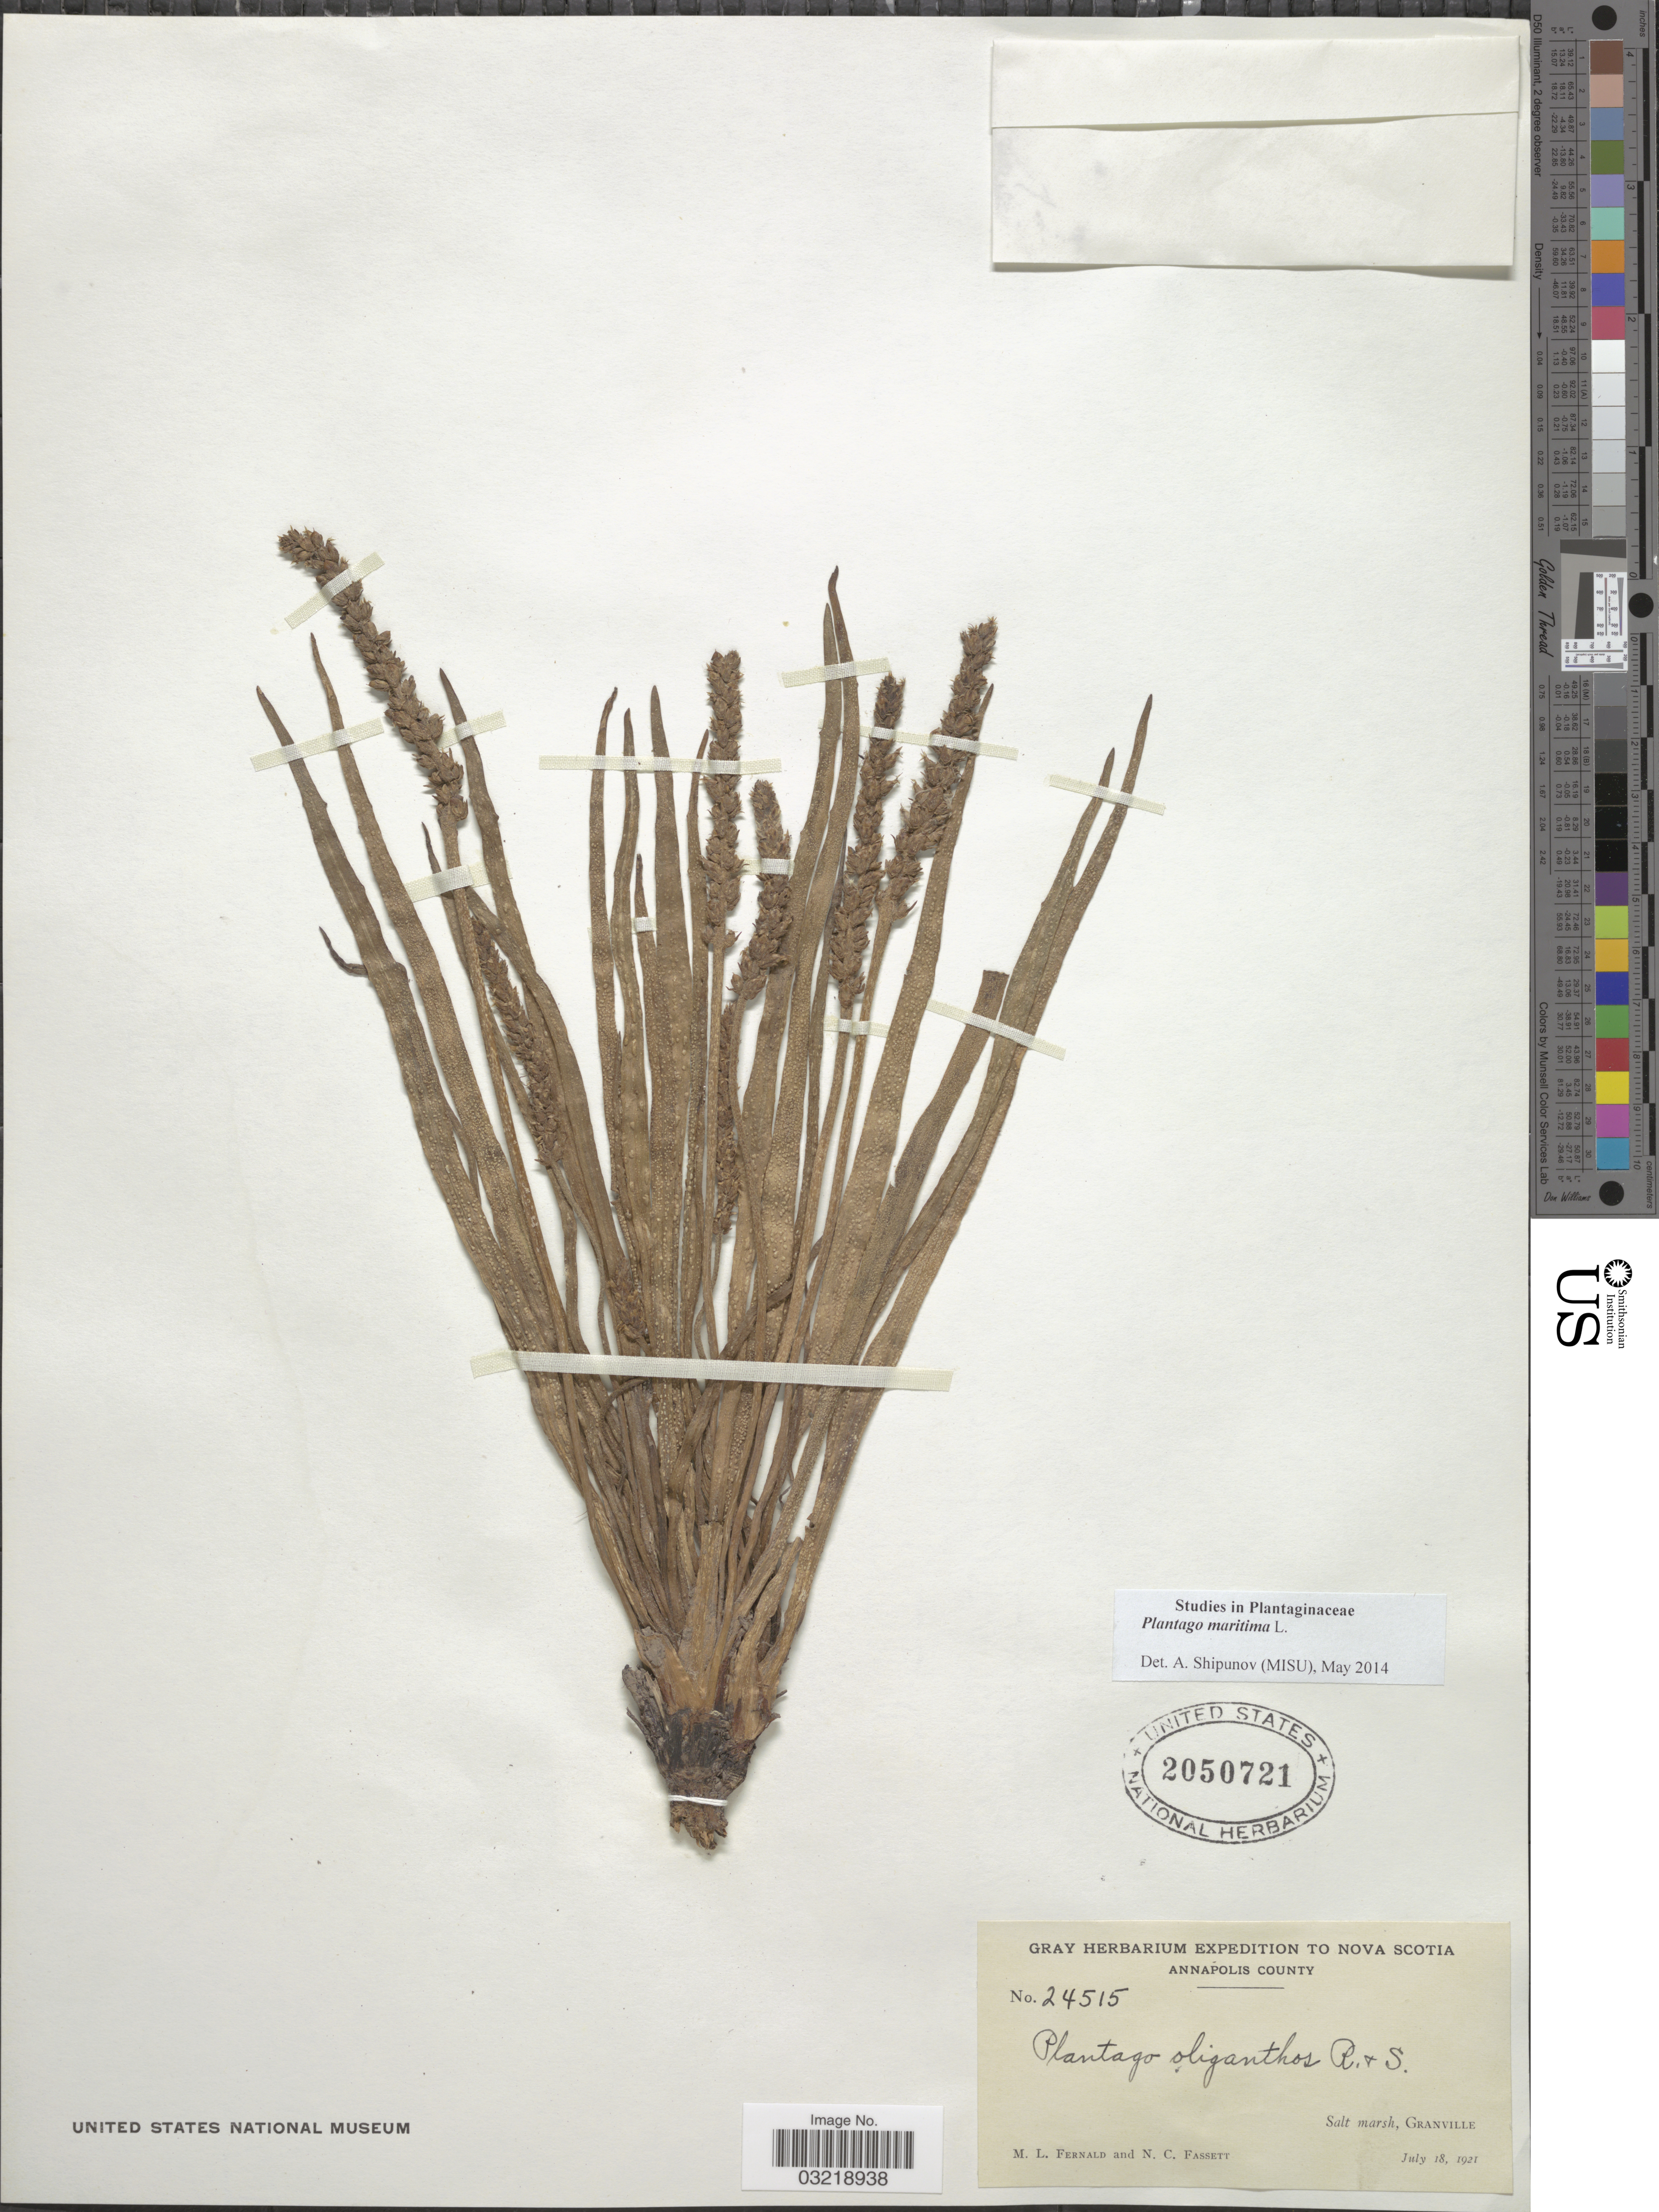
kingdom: Plantae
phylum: Tracheophyta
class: Magnoliopsida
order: Lamiales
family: Plantaginaceae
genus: Plantago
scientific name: Plantago maritima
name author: L.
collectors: M. L. Fernald & N. C. Fassett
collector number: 24515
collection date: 1921-07-18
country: Canada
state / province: Nova Scotia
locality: Annapolis County. Salt marsh, Granville.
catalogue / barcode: US 2050721